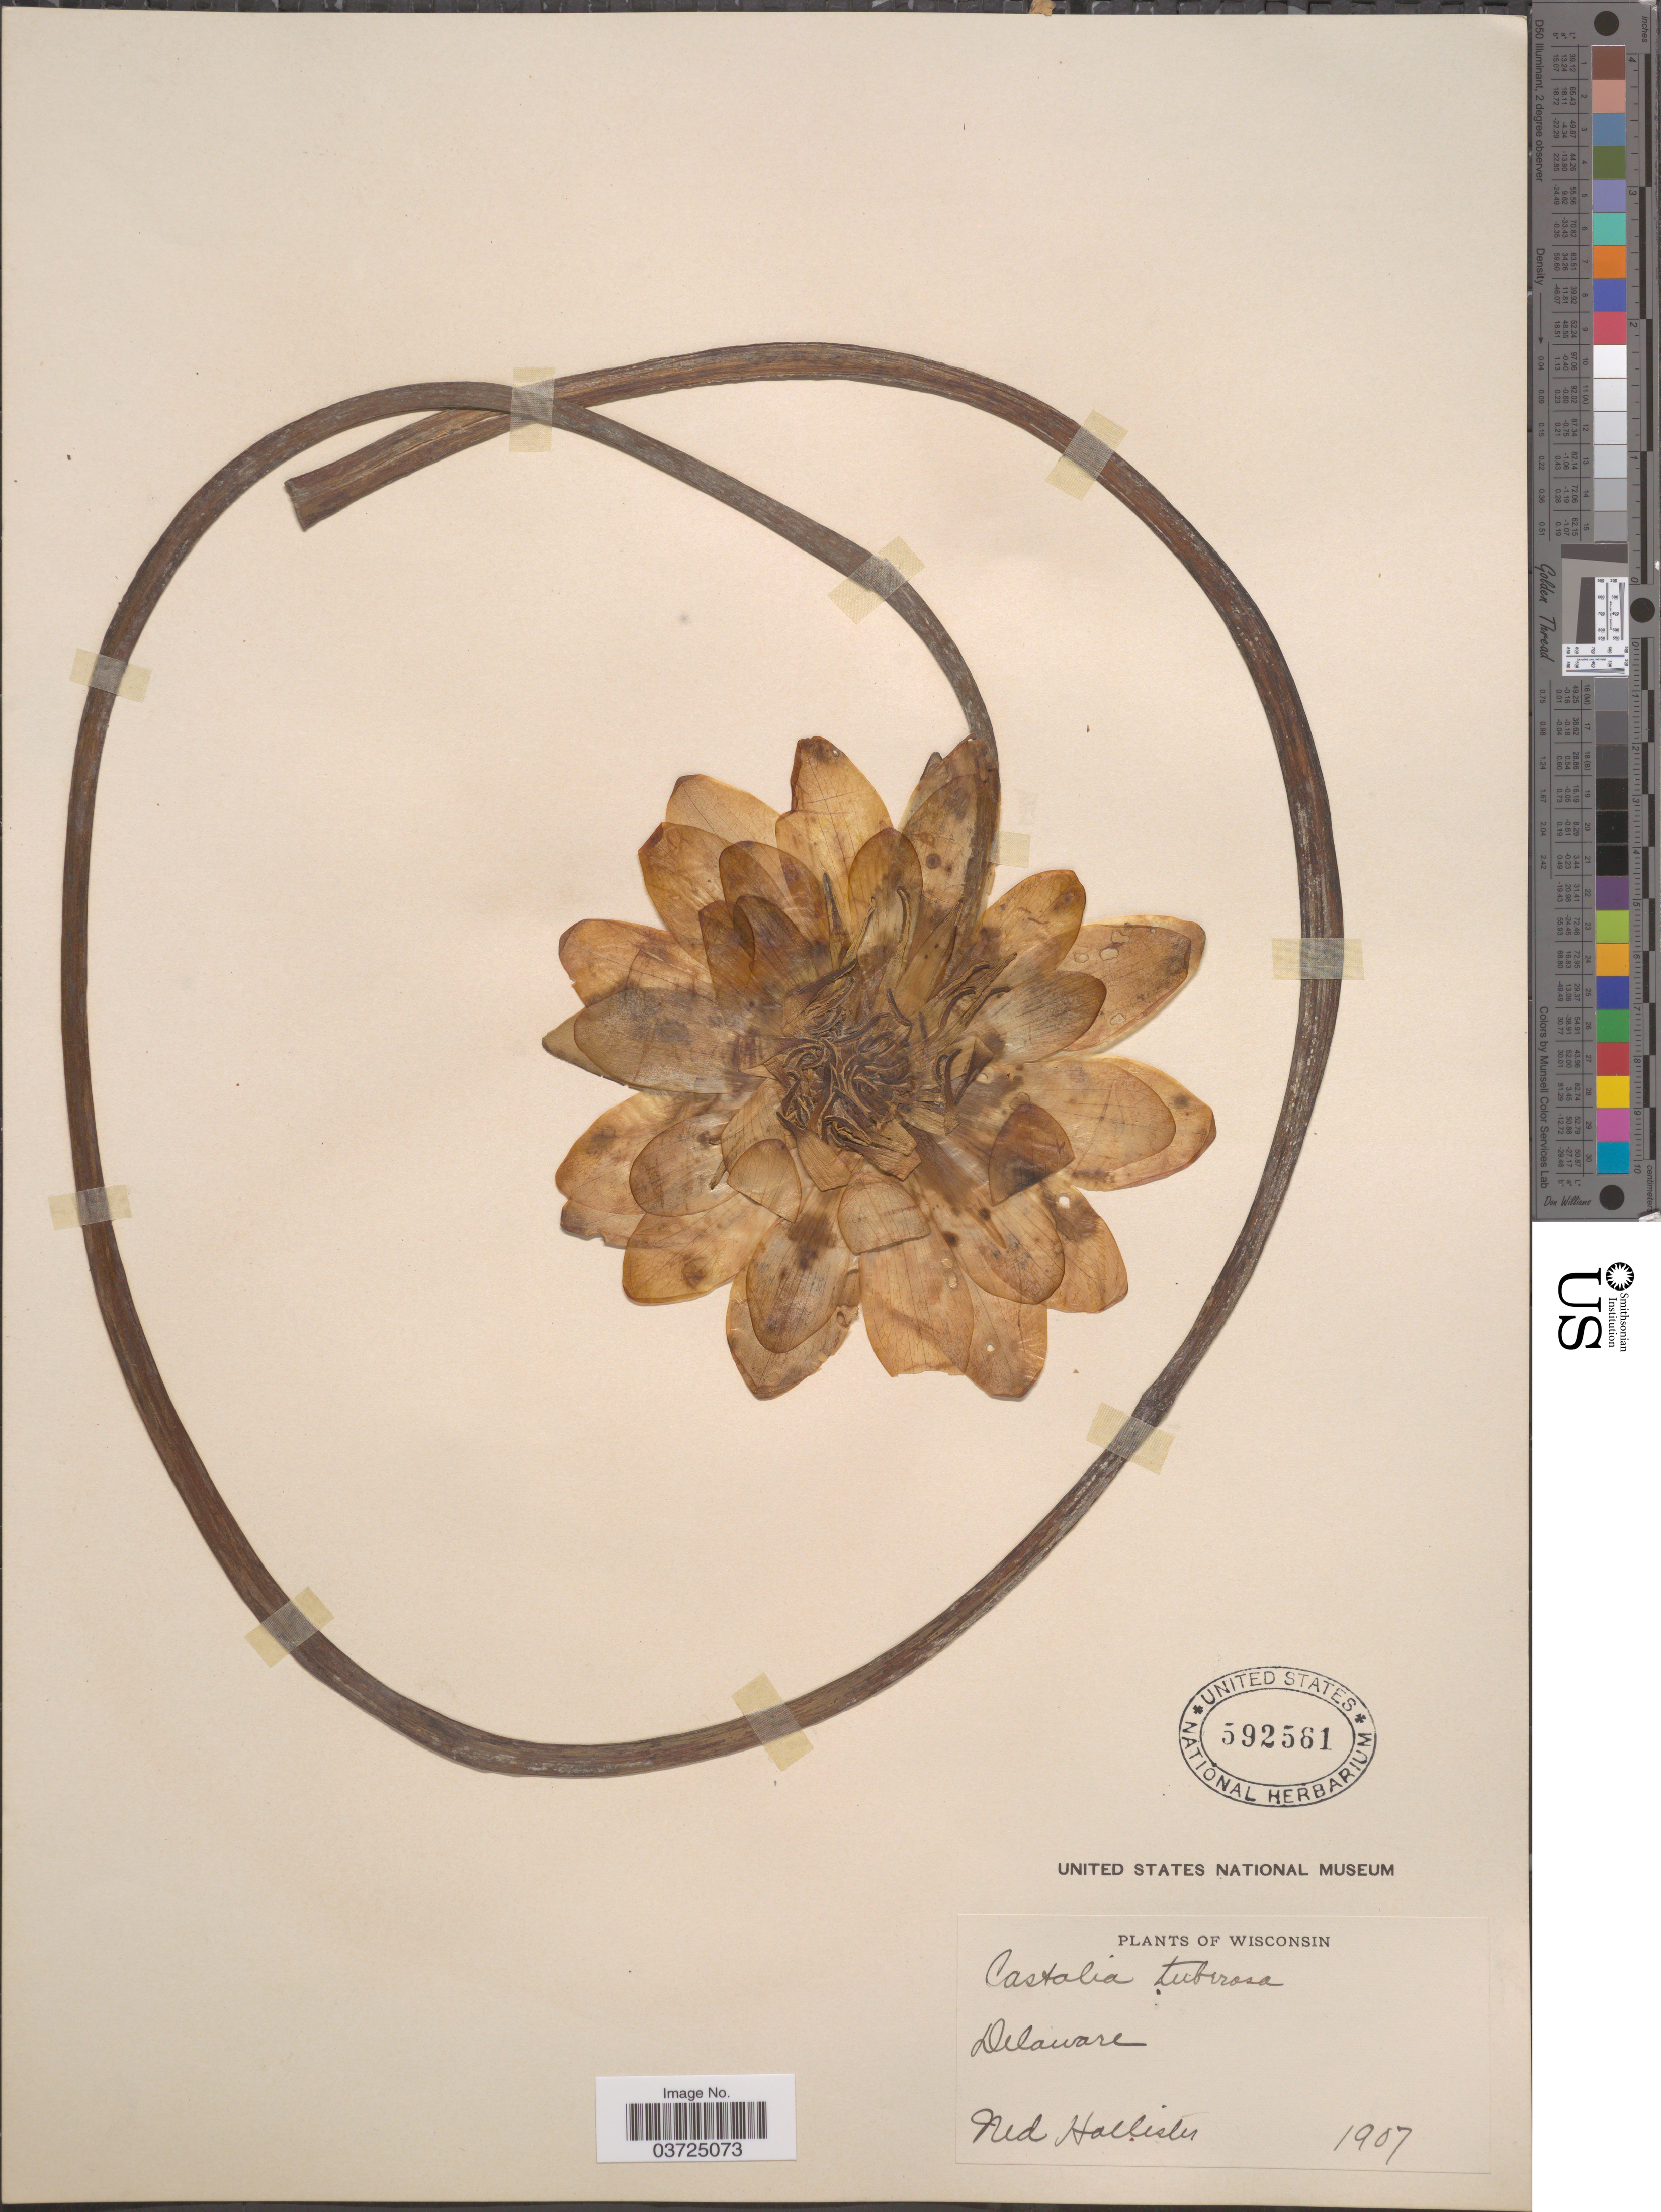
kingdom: Plantae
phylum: Tracheophyta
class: Magnoliopsida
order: Nymphaeales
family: Nymphaeaceae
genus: Nymphaea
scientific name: Nymphaea tuberosa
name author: Paine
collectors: N. Hollister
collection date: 1907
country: United States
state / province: Delaware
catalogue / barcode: US 592561